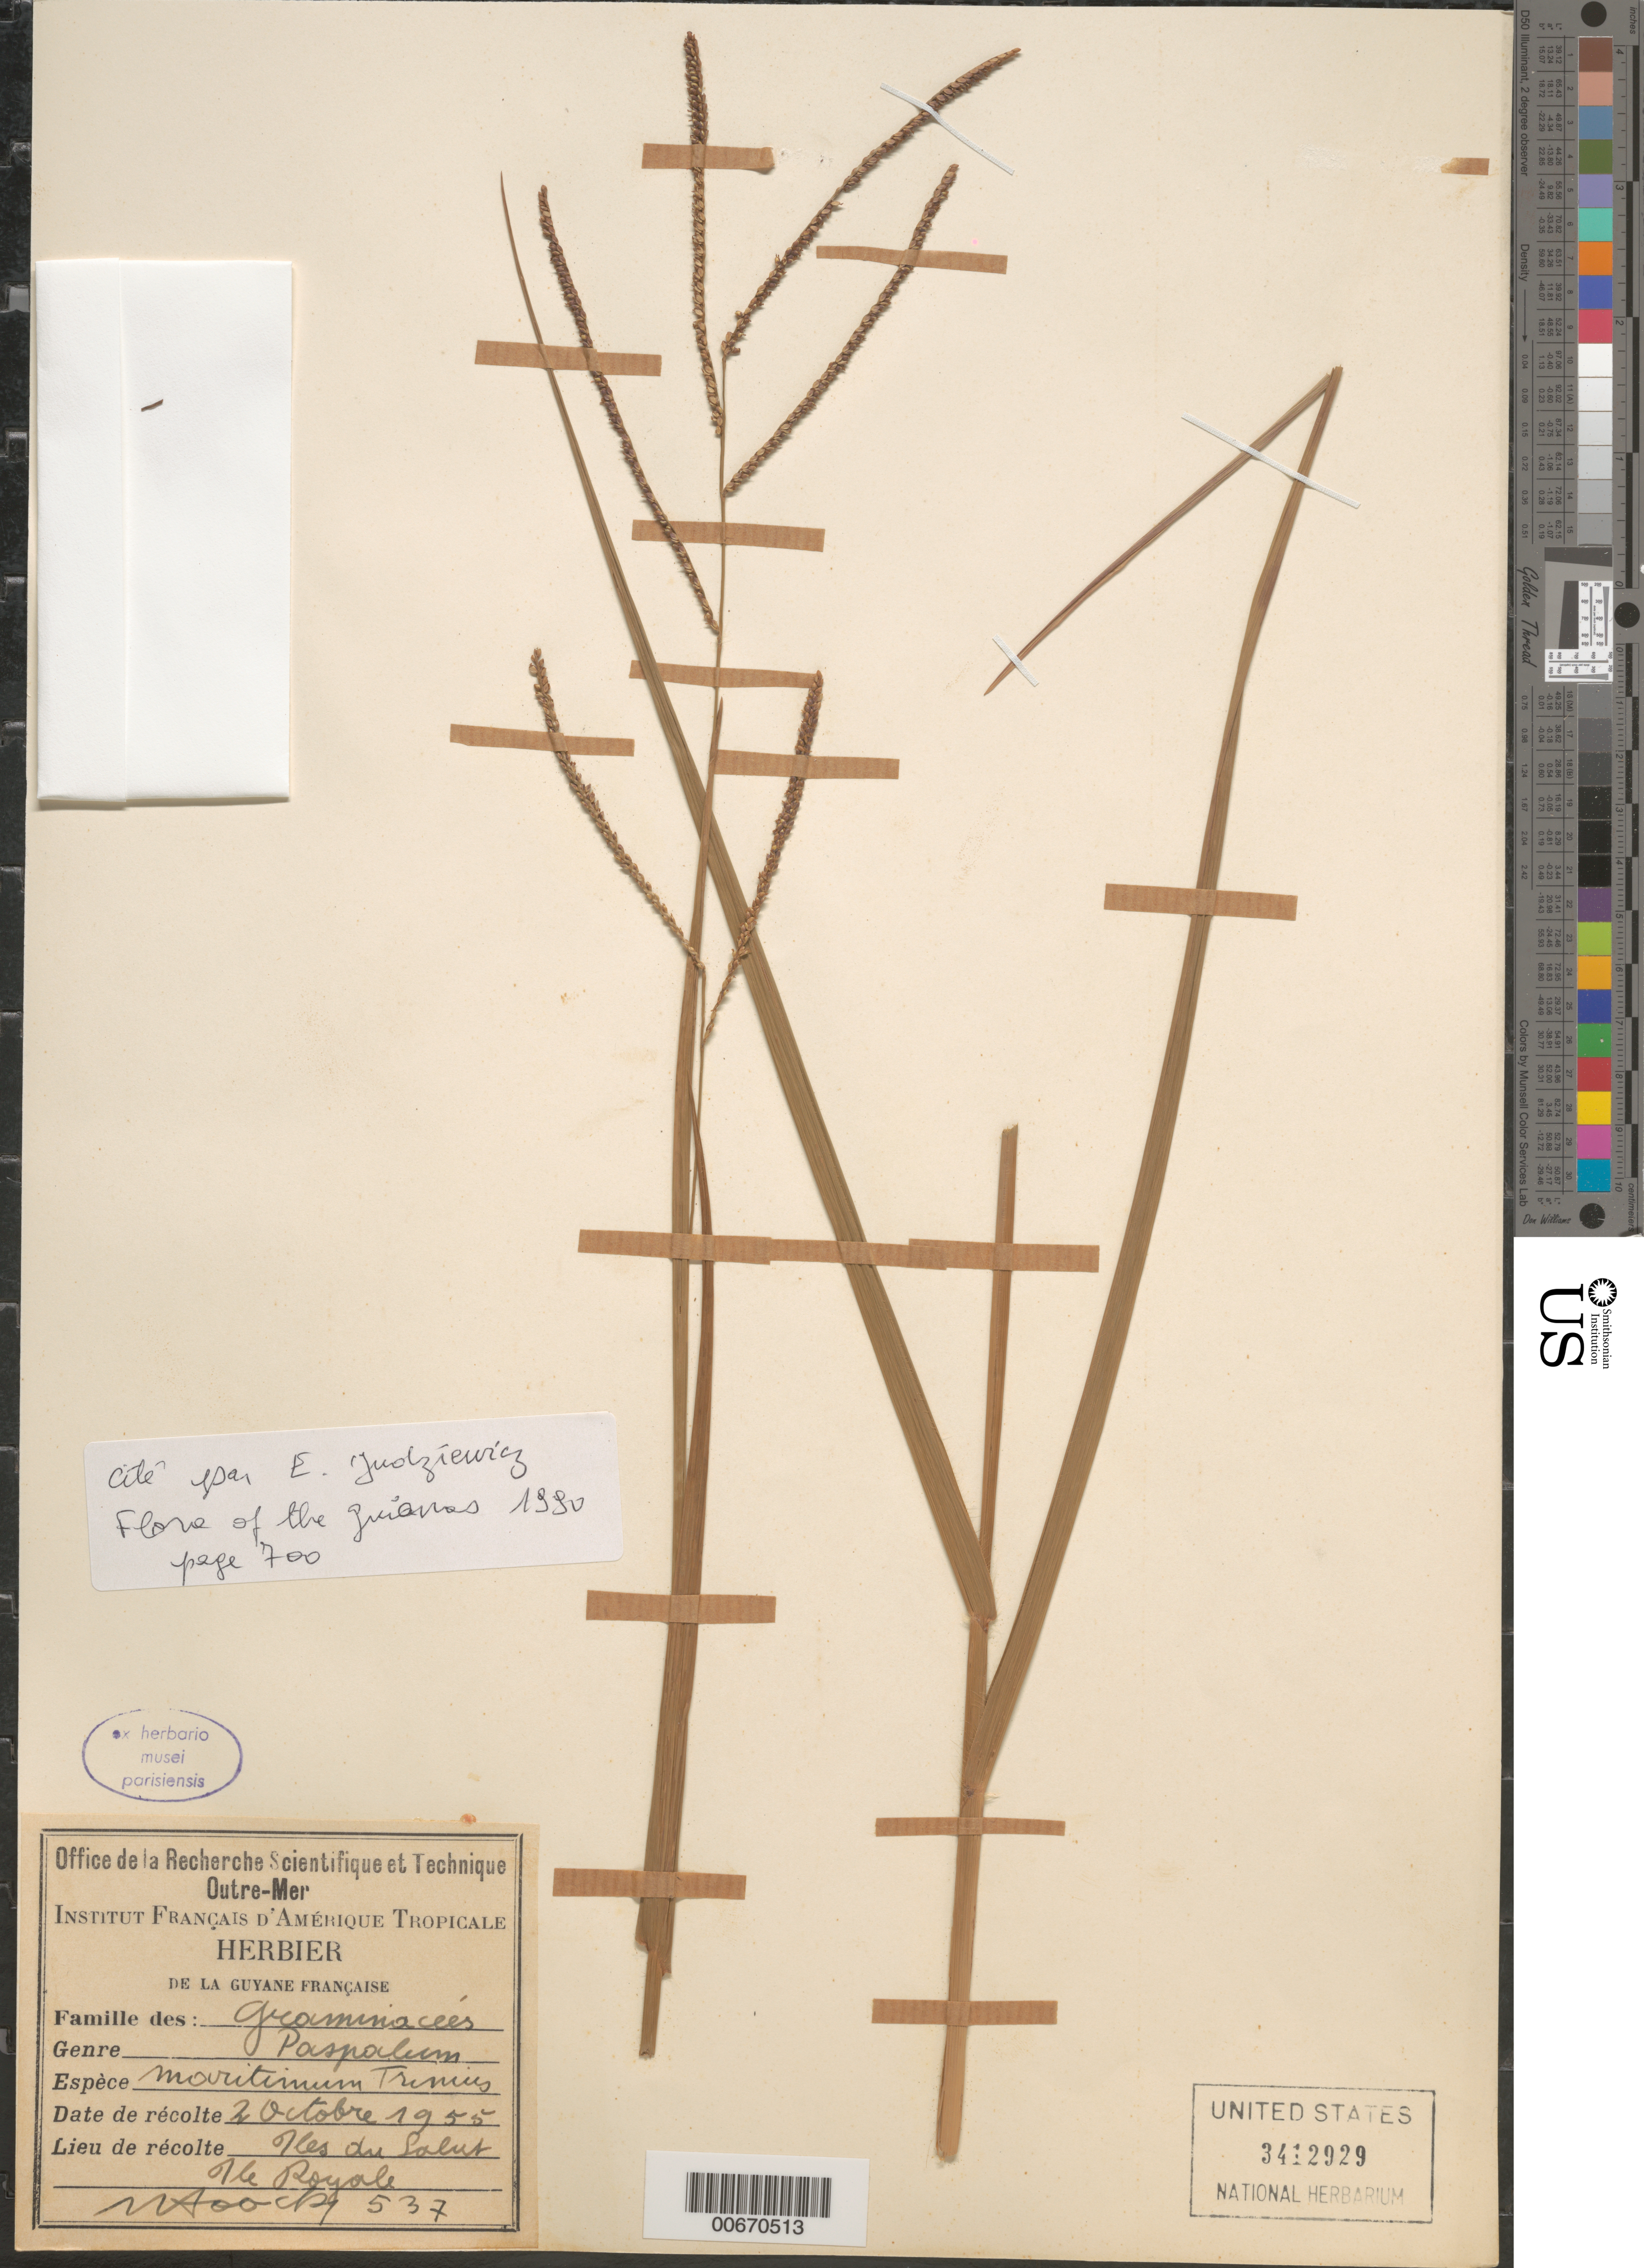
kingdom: Plantae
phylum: Tracheophyta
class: Liliopsida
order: Poales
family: Poaceae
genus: Paspalum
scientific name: Paspalum maritimum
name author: Trin.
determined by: Judziewicz, E. J.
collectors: J. Hoock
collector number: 537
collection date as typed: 2-Oct-55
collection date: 1955-10-02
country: French Guiana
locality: Iles du Salut, Ile Royale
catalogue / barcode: US 3412929